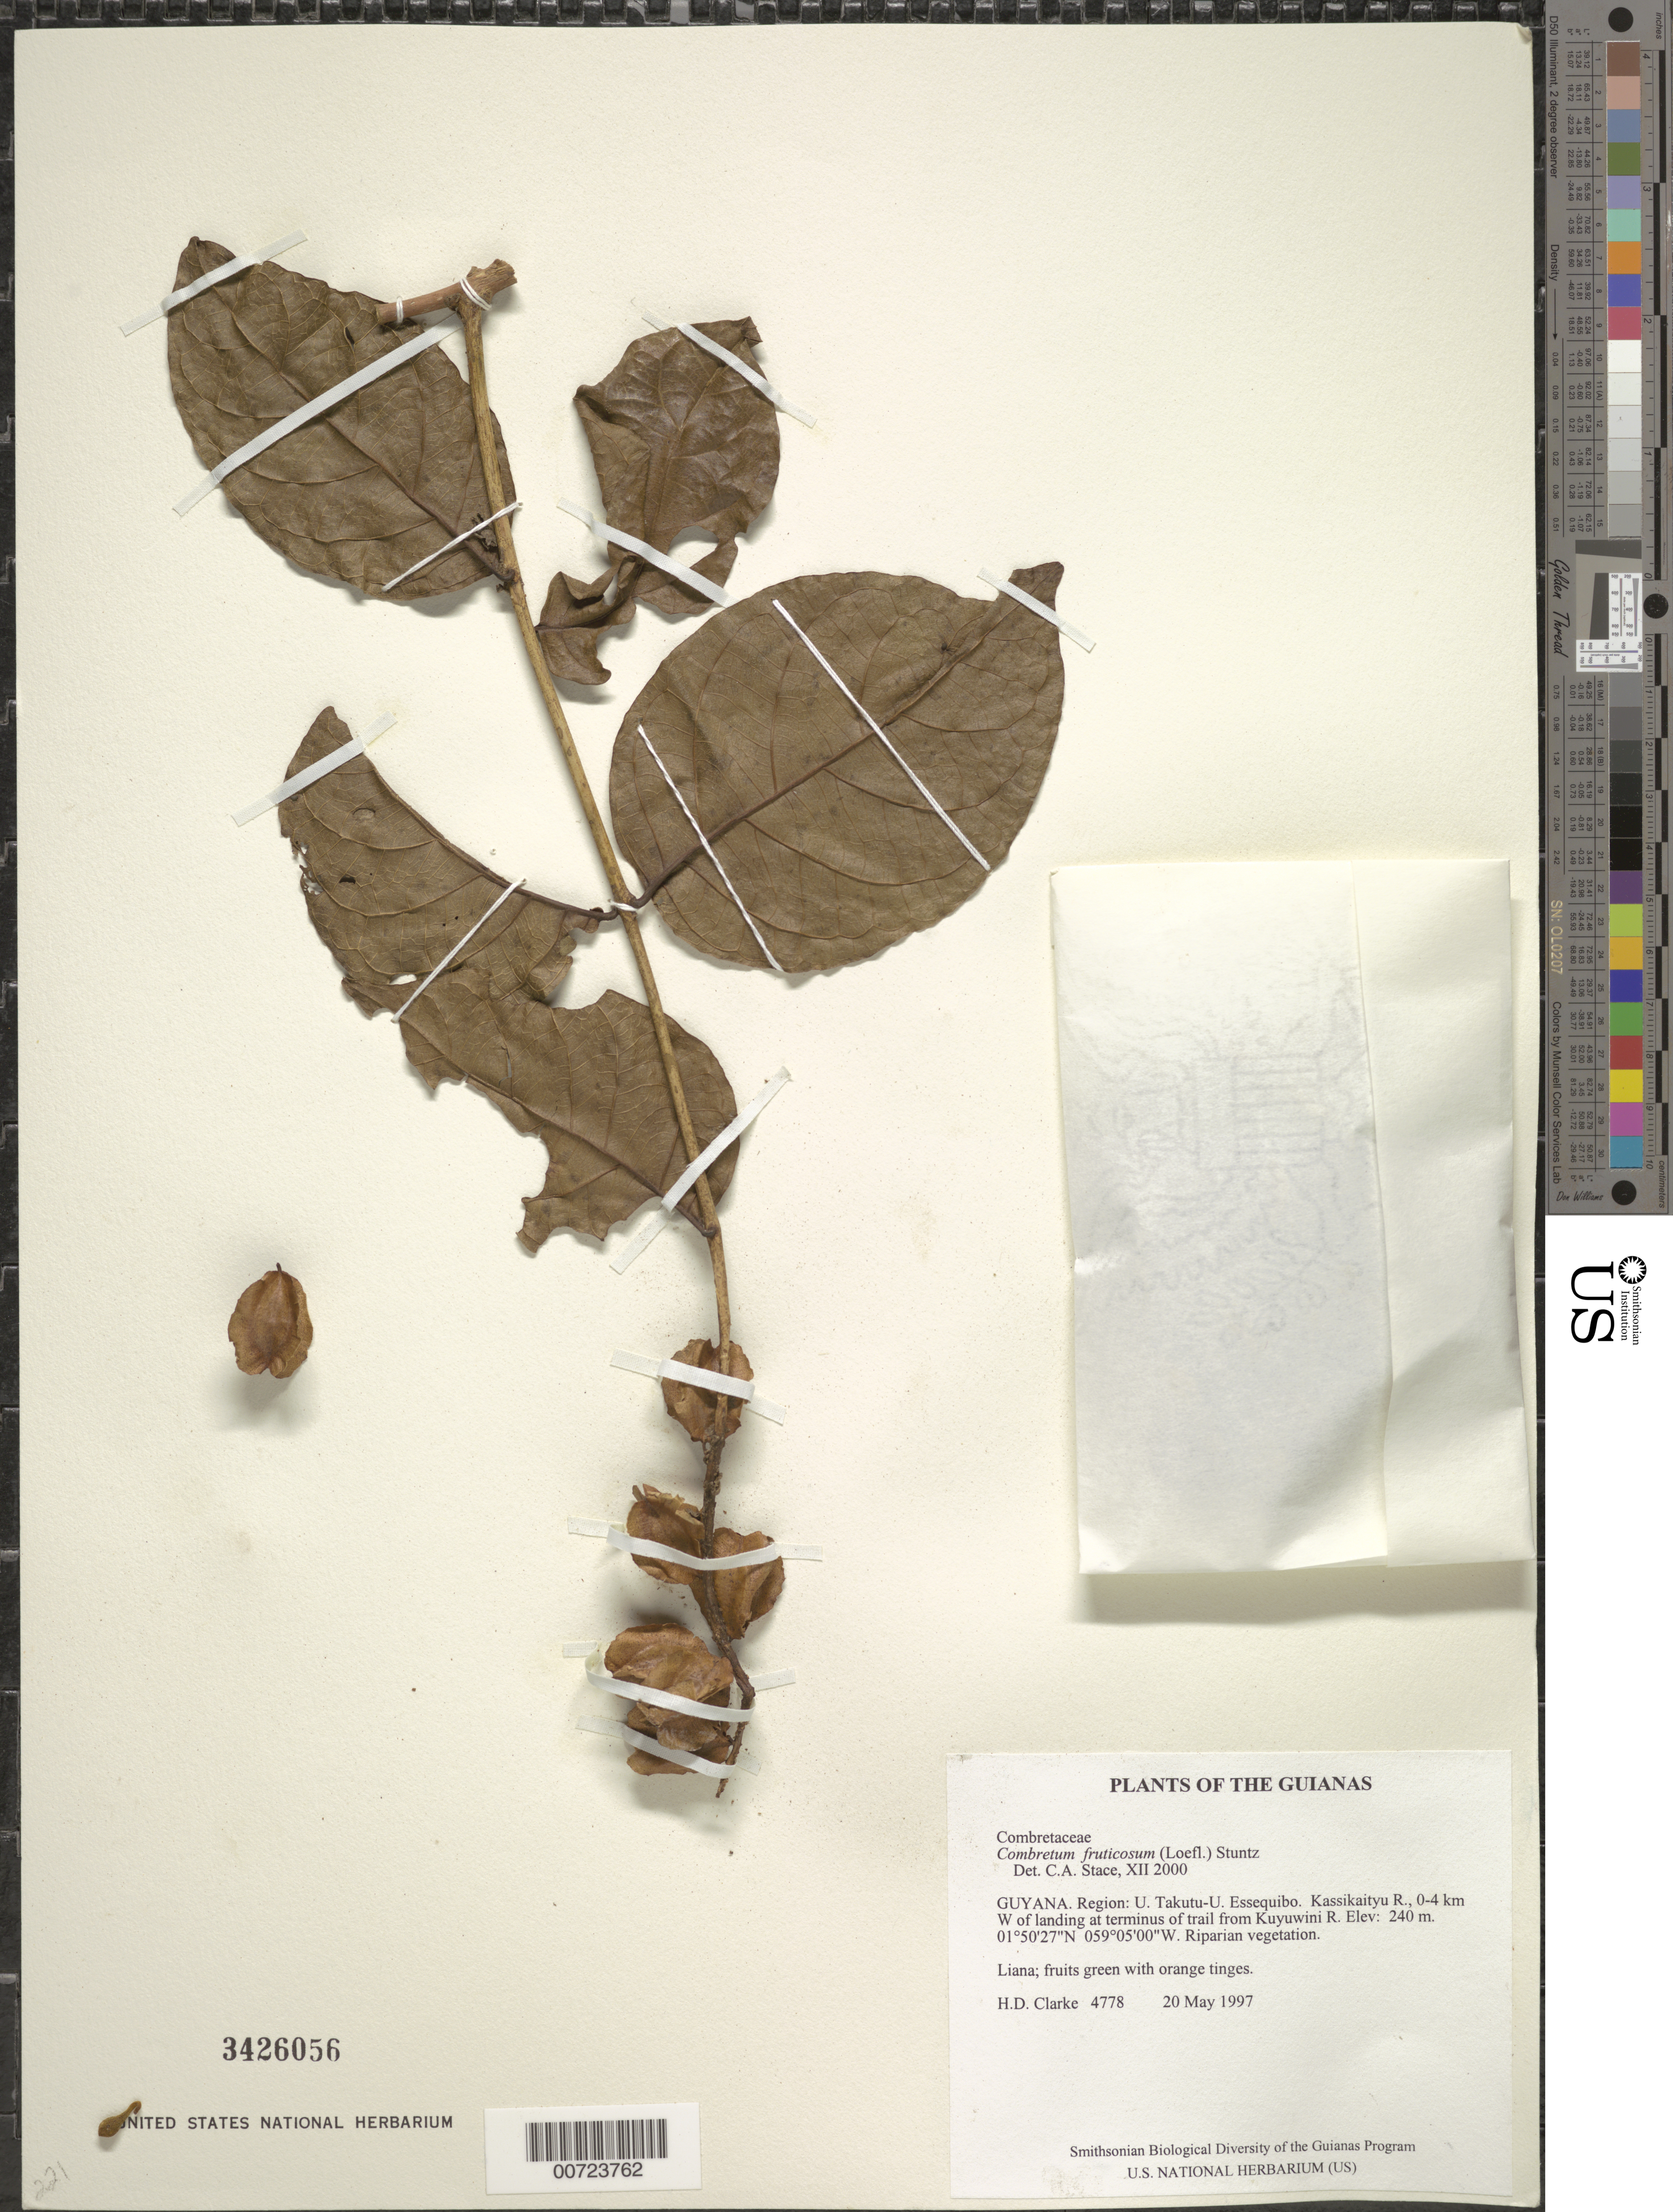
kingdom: Plantae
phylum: Tracheophyta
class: Magnoliopsida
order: Myrtales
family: Combretaceae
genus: Combretum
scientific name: Combretum fruticosum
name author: (Loefl.) Stuntz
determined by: Stace, C. A.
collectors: H. D. Clarke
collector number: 4778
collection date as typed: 20 May 1997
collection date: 1997-05-20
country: Guyana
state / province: U. Takutu-U. Essequibo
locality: Kassikaityu R., 0-4 km W of landing at terminus of trail from Kuyuwini R.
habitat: Riparian vegetation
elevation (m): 240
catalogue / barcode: US 3426056